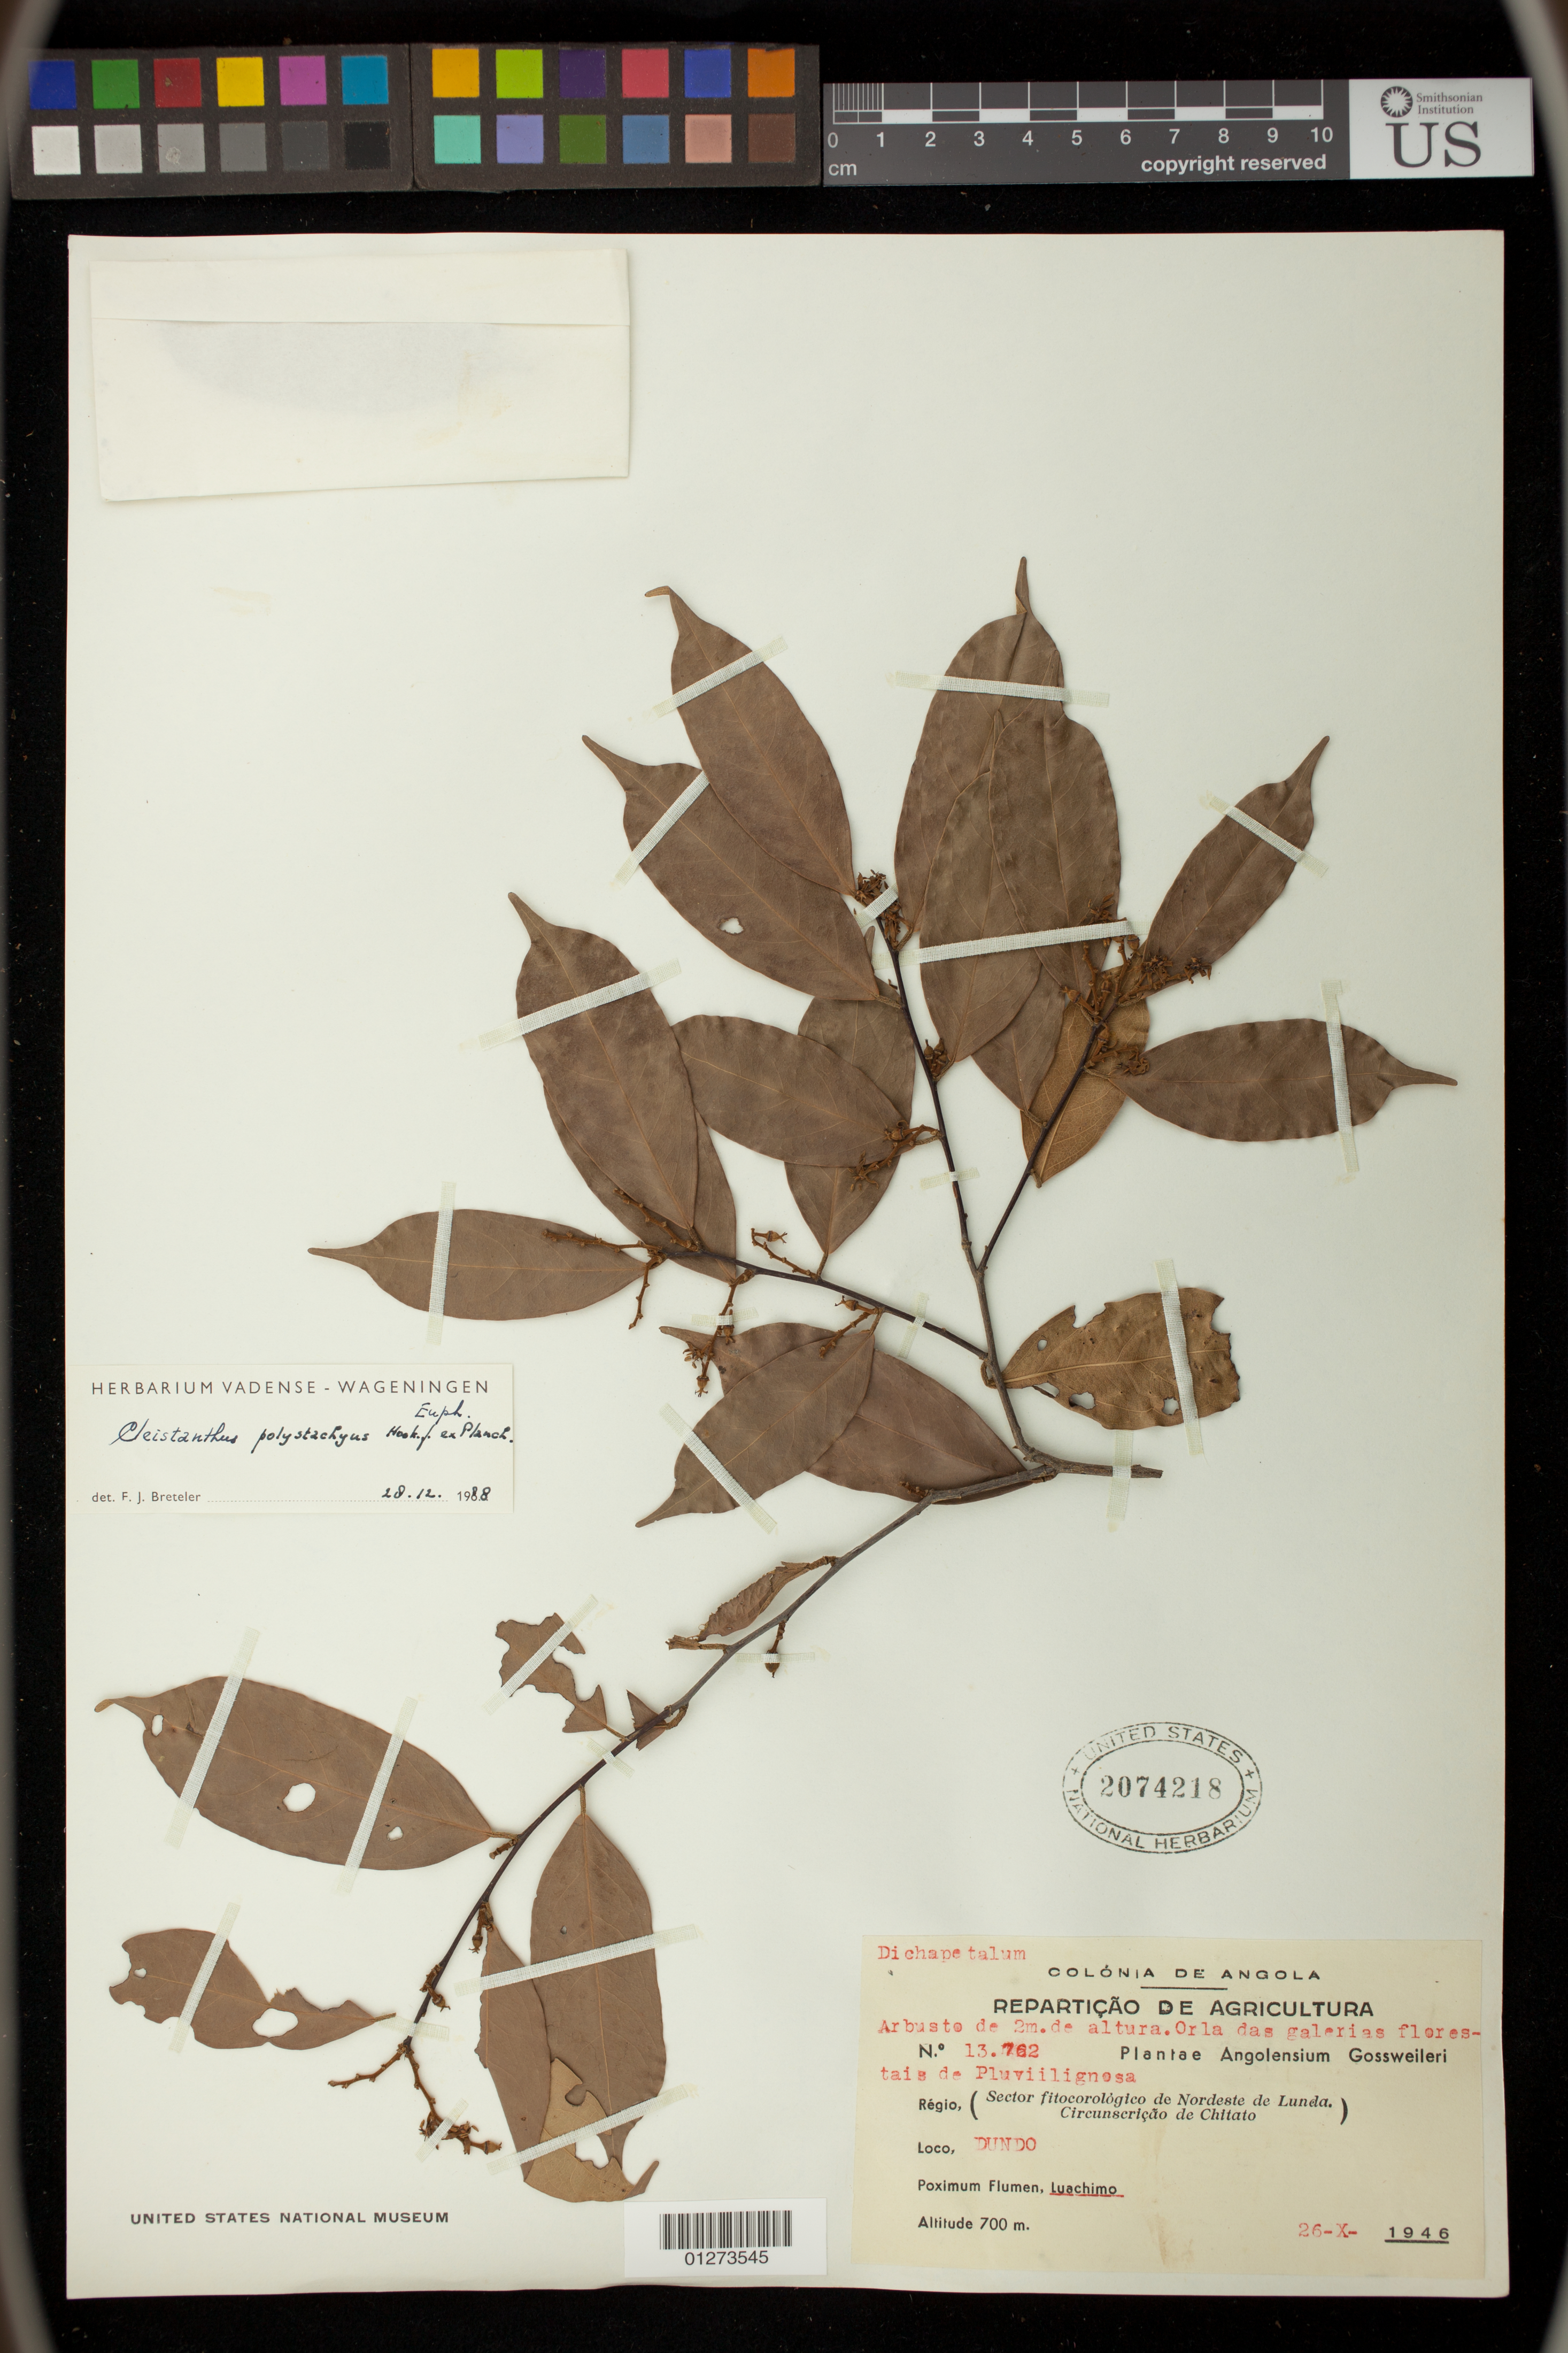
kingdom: Plantae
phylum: Tracheophyta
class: Magnoliopsida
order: Malpighiales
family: Phyllanthaceae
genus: Cleistanthus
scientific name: Cleistanthus polystachyus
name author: Hook. f. ex Planch.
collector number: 13762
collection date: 1946-10-26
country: Angola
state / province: Lunda Norte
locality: Colonia de Angola.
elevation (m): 700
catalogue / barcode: US 2074218